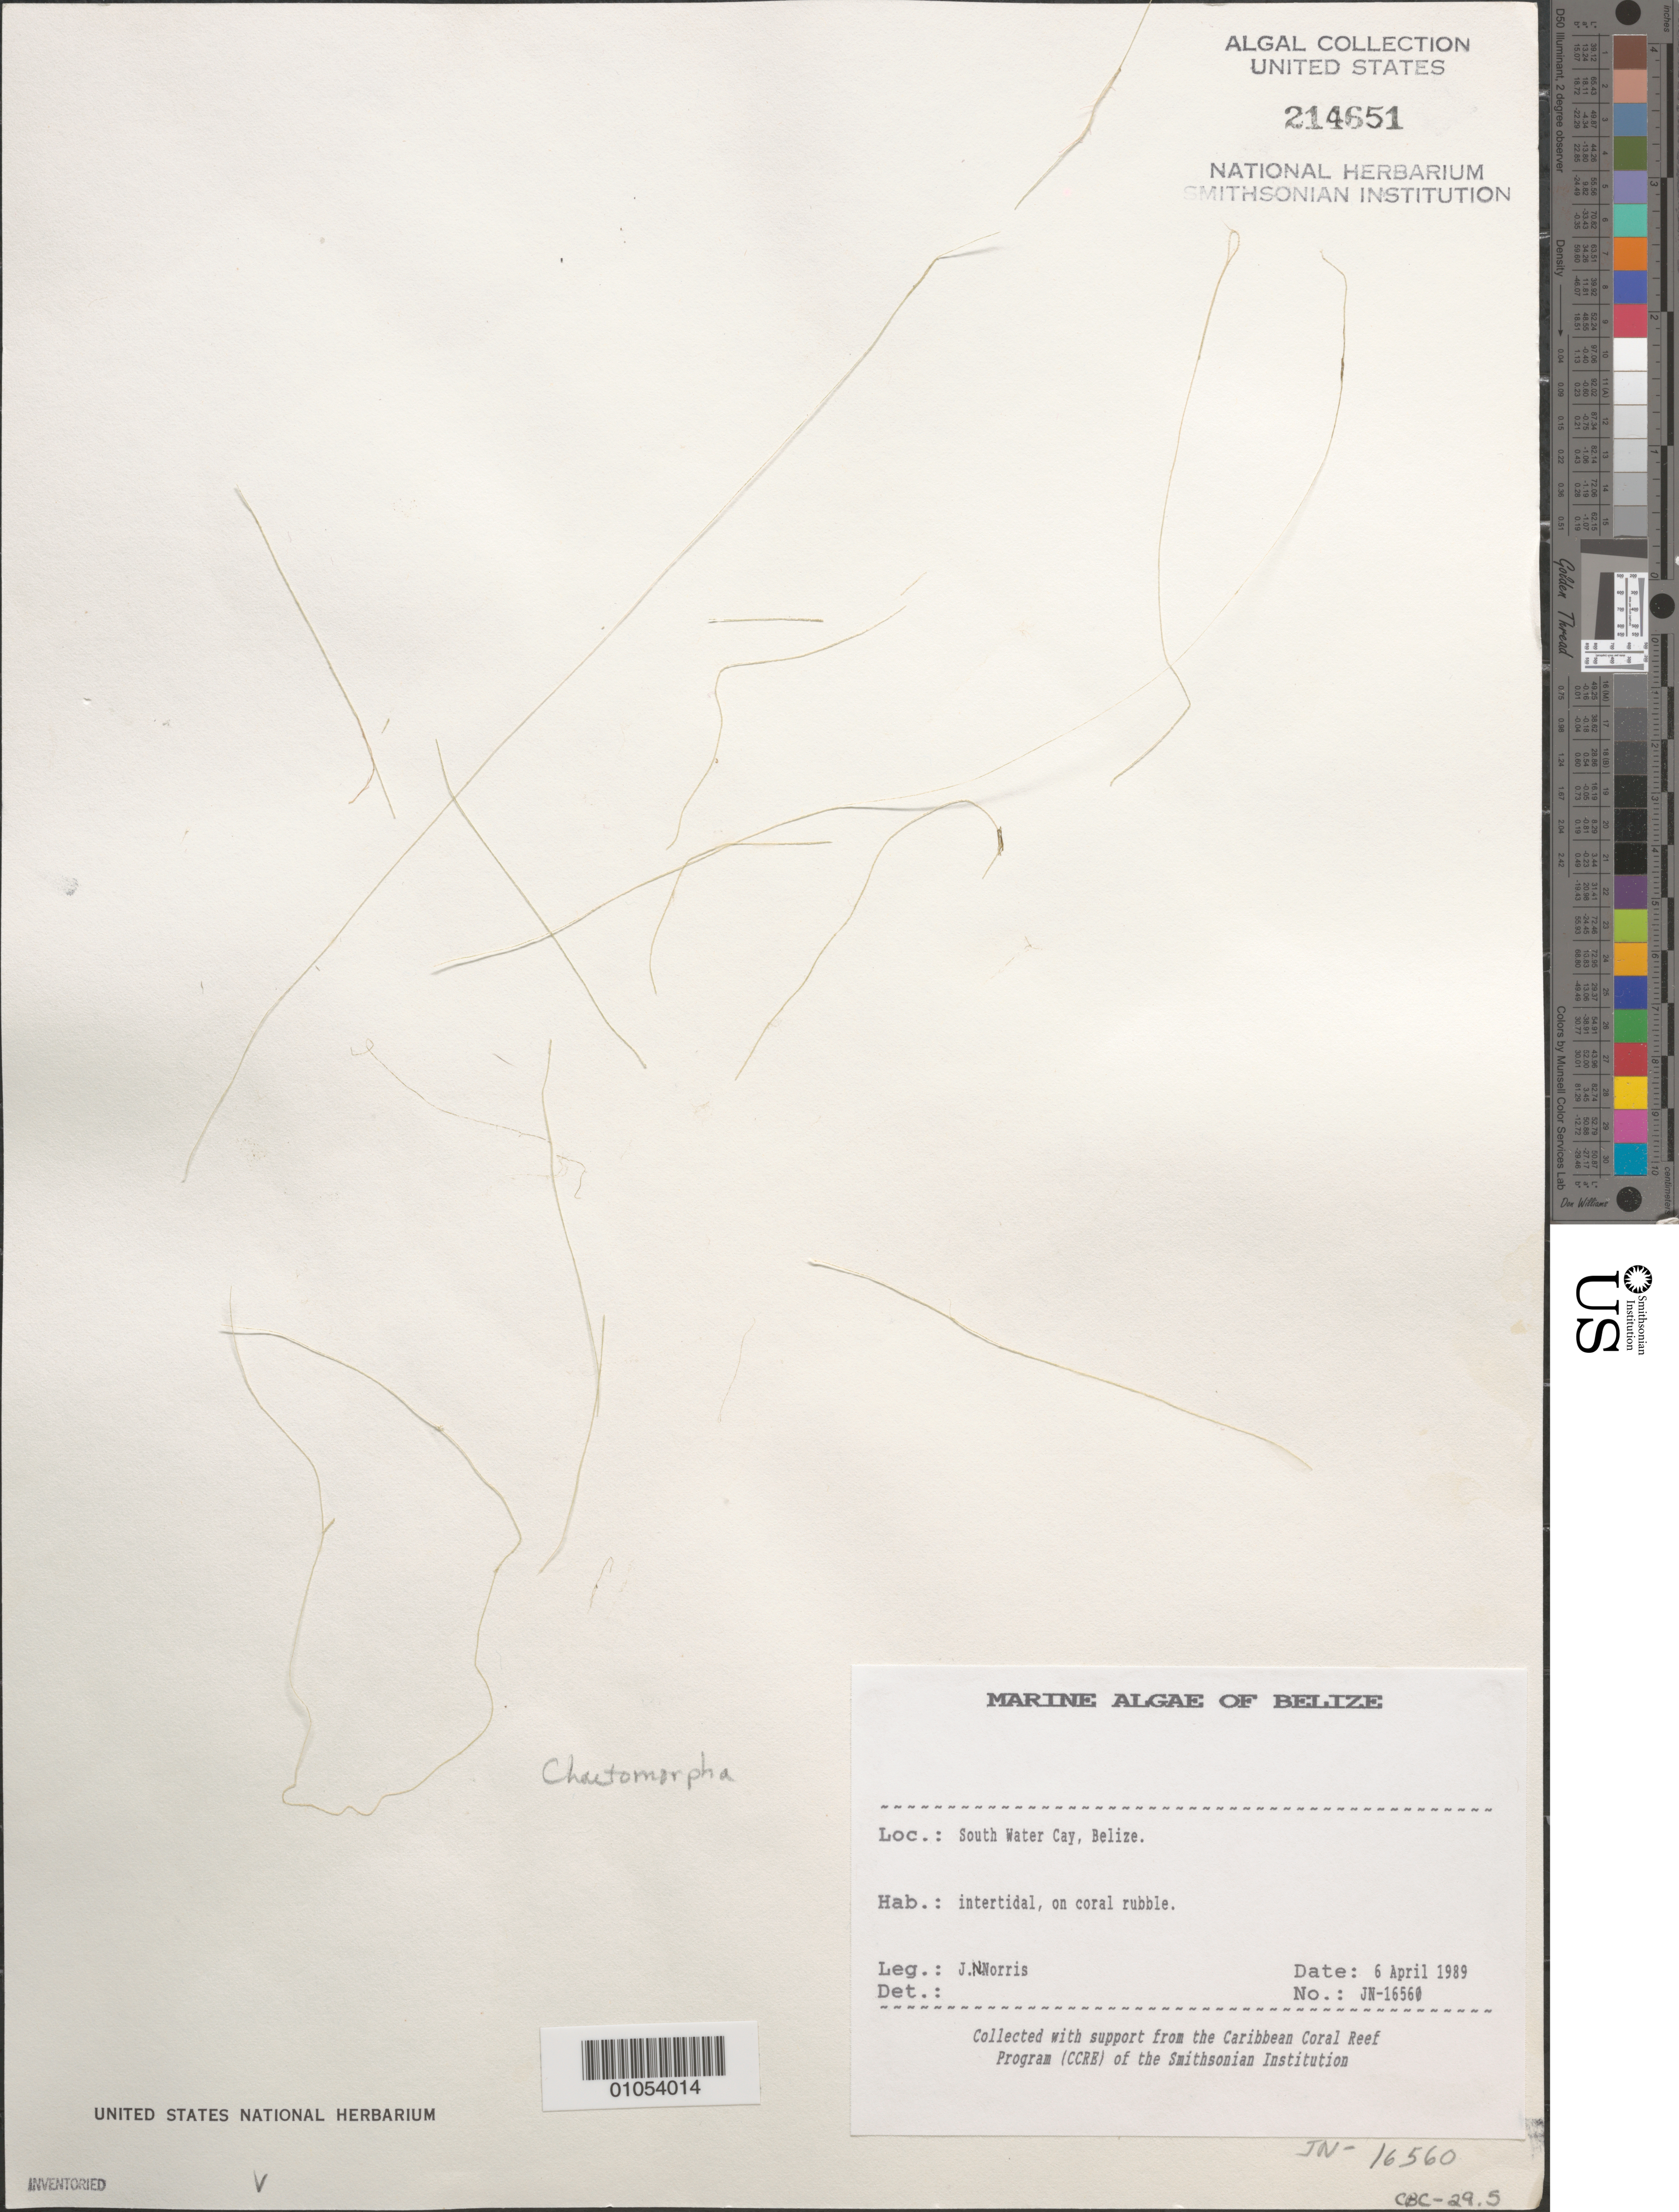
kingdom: Plantae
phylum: Chlorophyta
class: Ulvophyceae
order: Cladophorales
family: Cladophoraceae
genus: Chaetomorpha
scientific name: Chaetomorpha sp.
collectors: J. N. Norris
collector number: JN-16560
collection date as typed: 06 Apr 1989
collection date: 1989-04-06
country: Belize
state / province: Stann Creek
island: South Water Cay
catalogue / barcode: US 214651